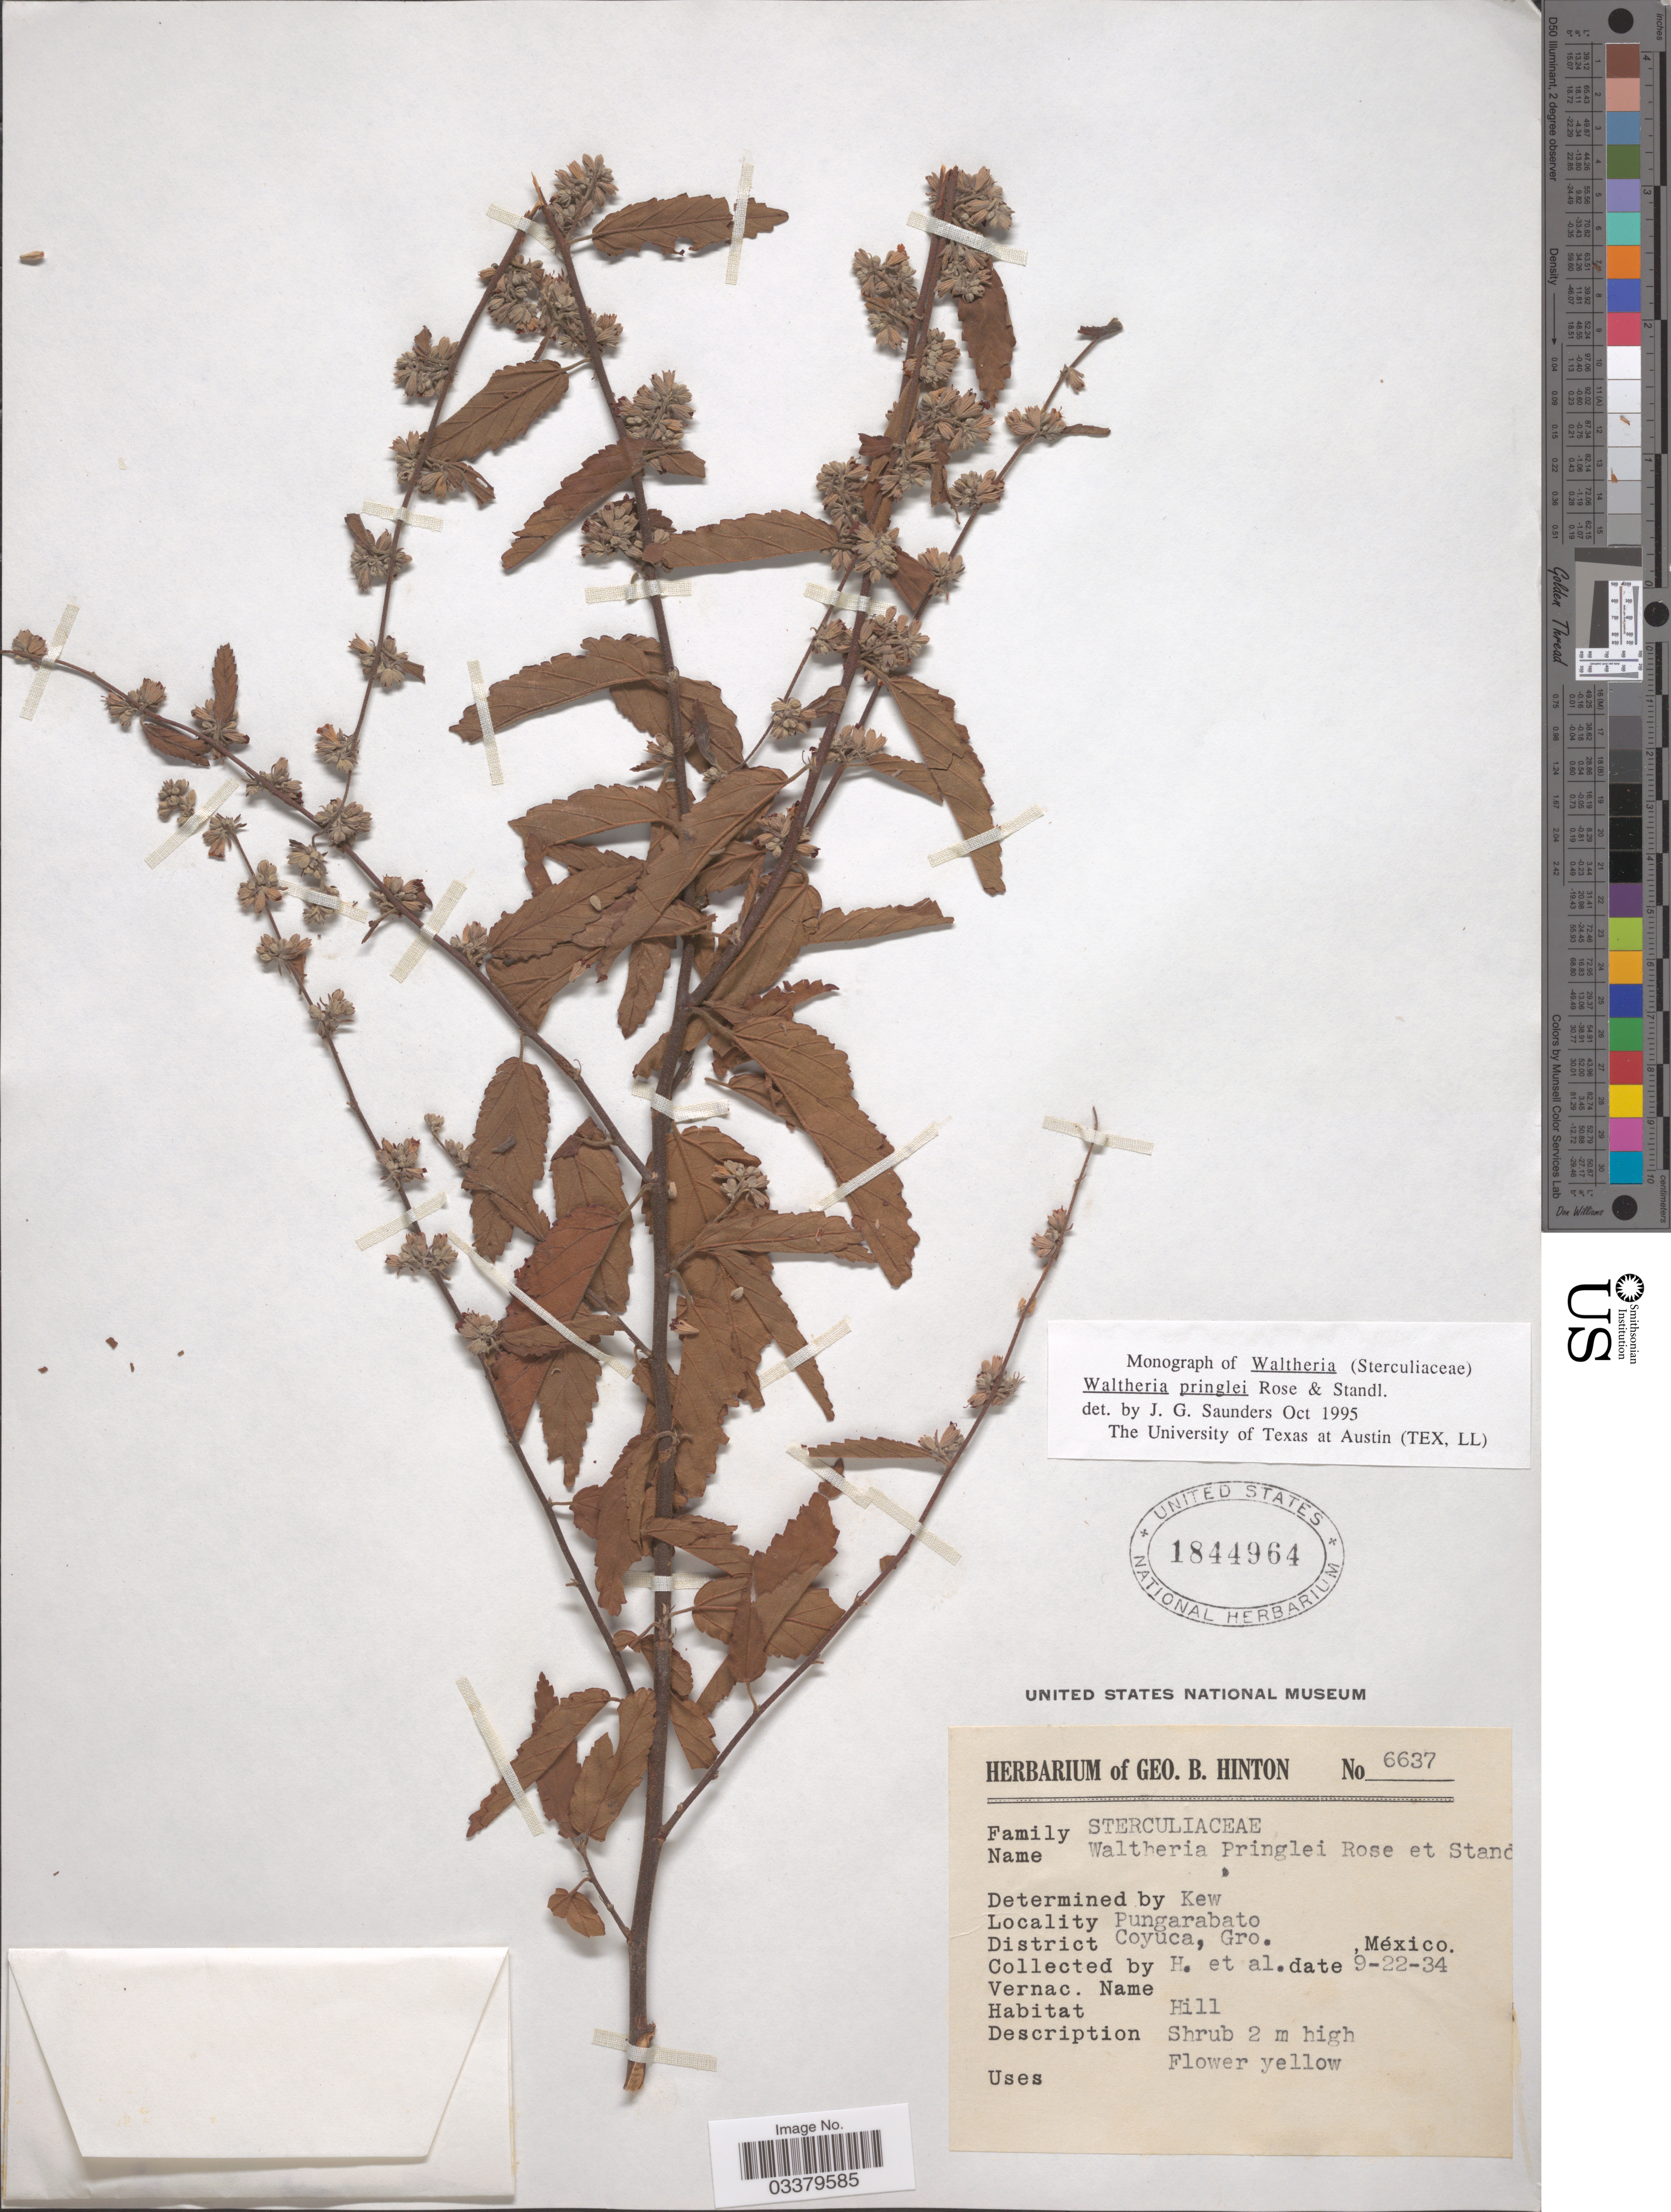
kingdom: Plantae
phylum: Tracheophyta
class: Magnoliopsida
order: Malvales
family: Malvaceae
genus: Waltheria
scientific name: Waltheria pringlei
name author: Rose & Standl.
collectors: G. B. Hinton & et al.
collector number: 6637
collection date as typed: Transcribed d/m/y: 22/9/34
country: Mexico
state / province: Guerrero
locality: Pungarabato. District Coyuca, Gro.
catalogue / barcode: US 1844964